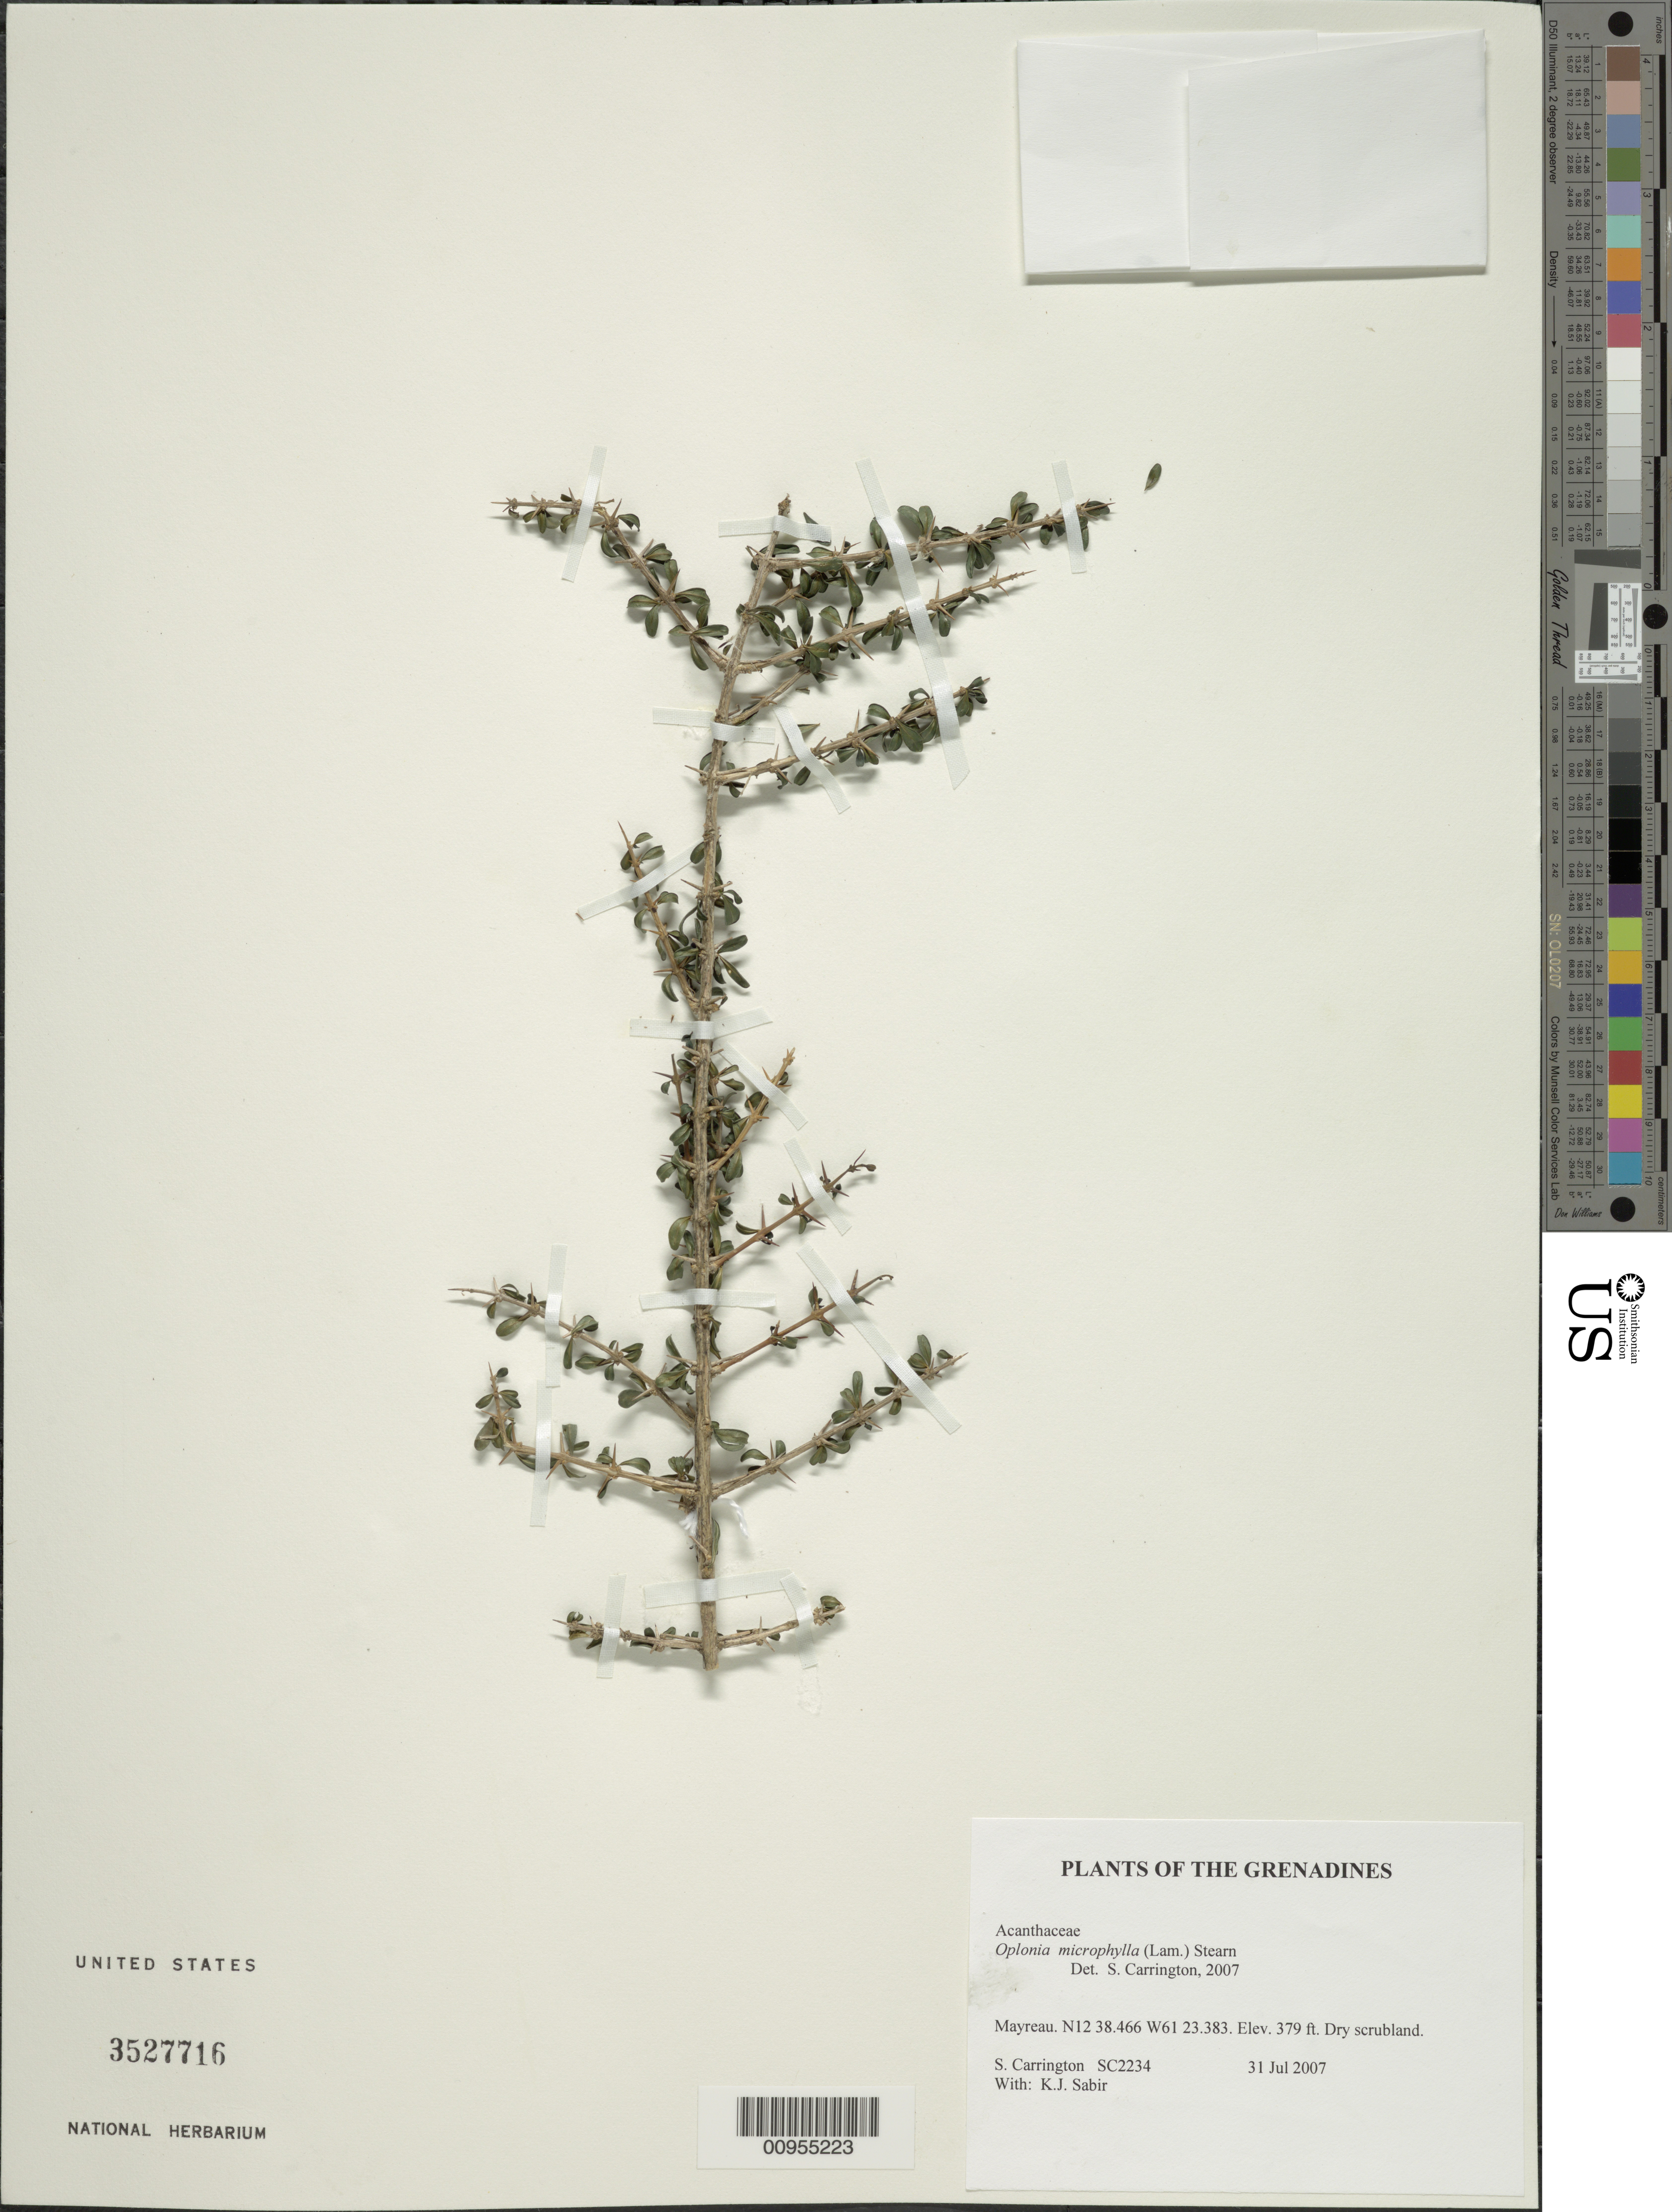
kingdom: Plantae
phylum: Tracheophyta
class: Magnoliopsida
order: Lamiales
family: Acanthaceae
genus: Oplonia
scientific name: Oplonia microphylla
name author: (Lam.) Stearn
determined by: Carrington, C. M. S.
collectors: C. M. S. Carrington & K. Sabir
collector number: SC 2234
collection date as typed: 31 Jul 2007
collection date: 2007-07-31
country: St. Vincent - Grenadines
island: Mayreau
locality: Mayreau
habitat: dry scrubland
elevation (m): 116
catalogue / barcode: US 3527716